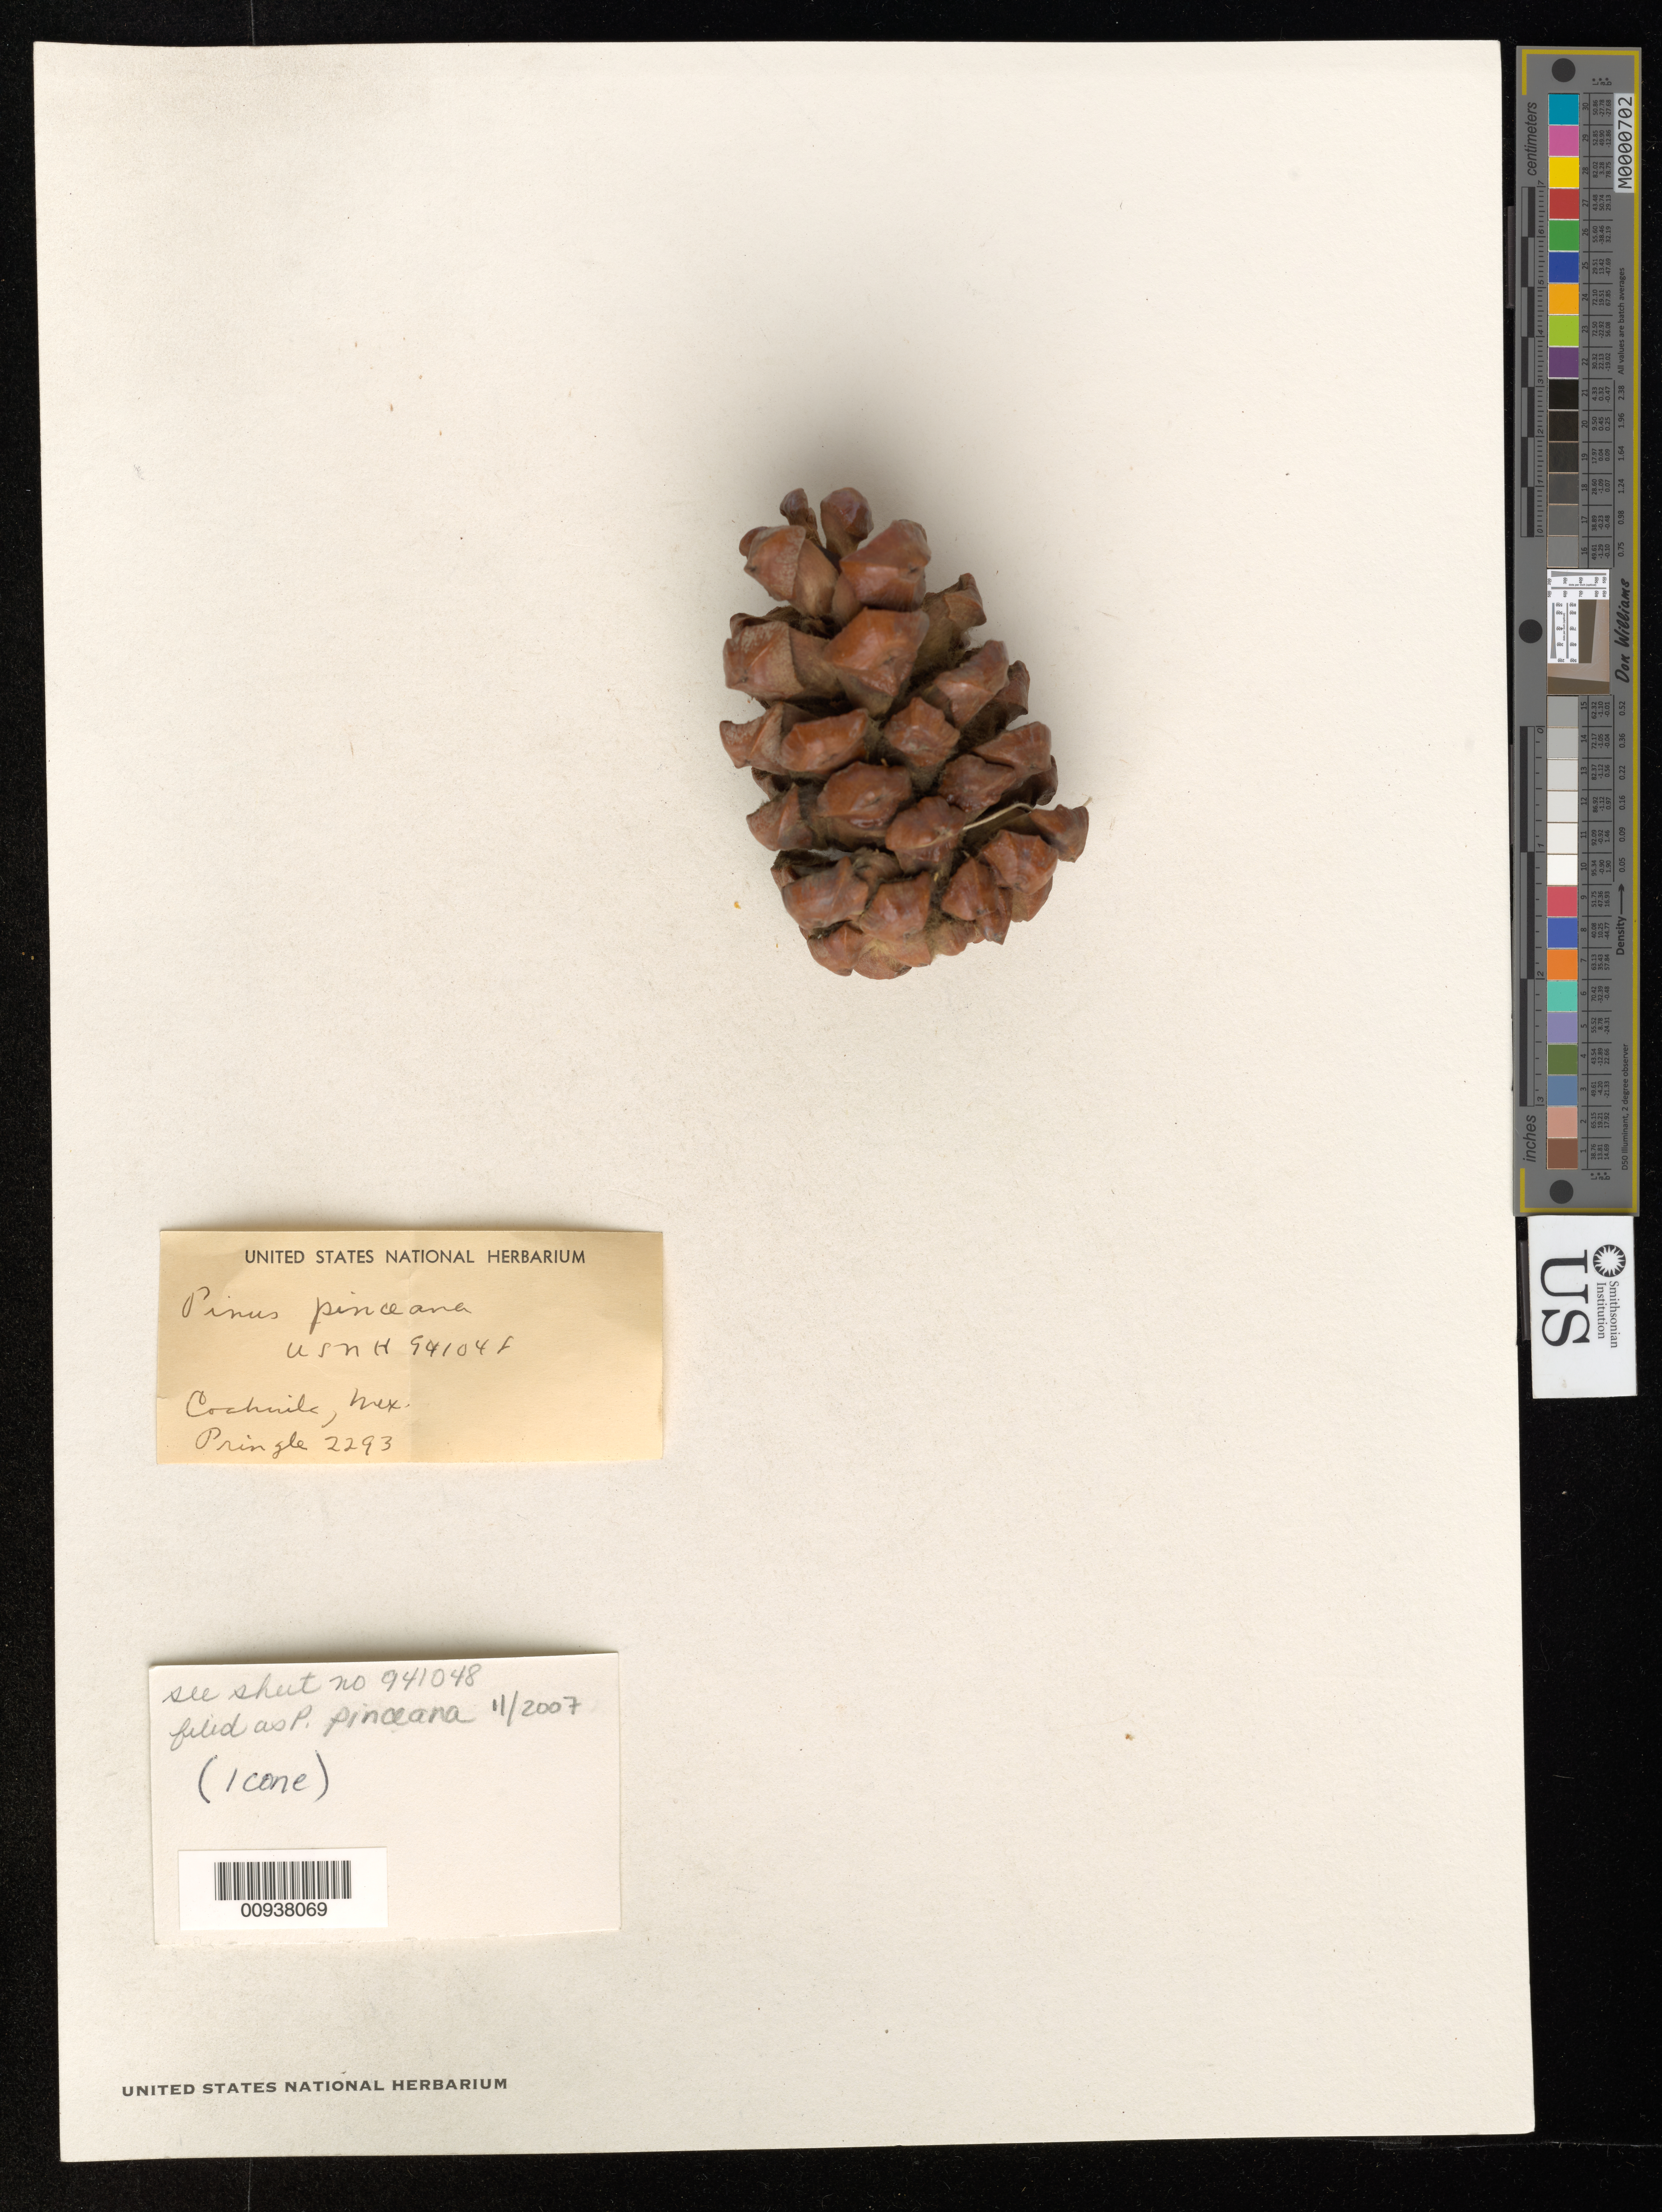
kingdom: Plantae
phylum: Tracheophyta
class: Pinopsida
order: Pinales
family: Pinaceae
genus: Pinus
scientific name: Pinus pinceana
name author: Gordon & Glend.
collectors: C. G. Pringle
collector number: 2293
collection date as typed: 08 Sep 1889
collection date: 1889-09-08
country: Mexico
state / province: Coahuila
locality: Carneros Pass.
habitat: Calcareous banks of gulches, northern base of hills.